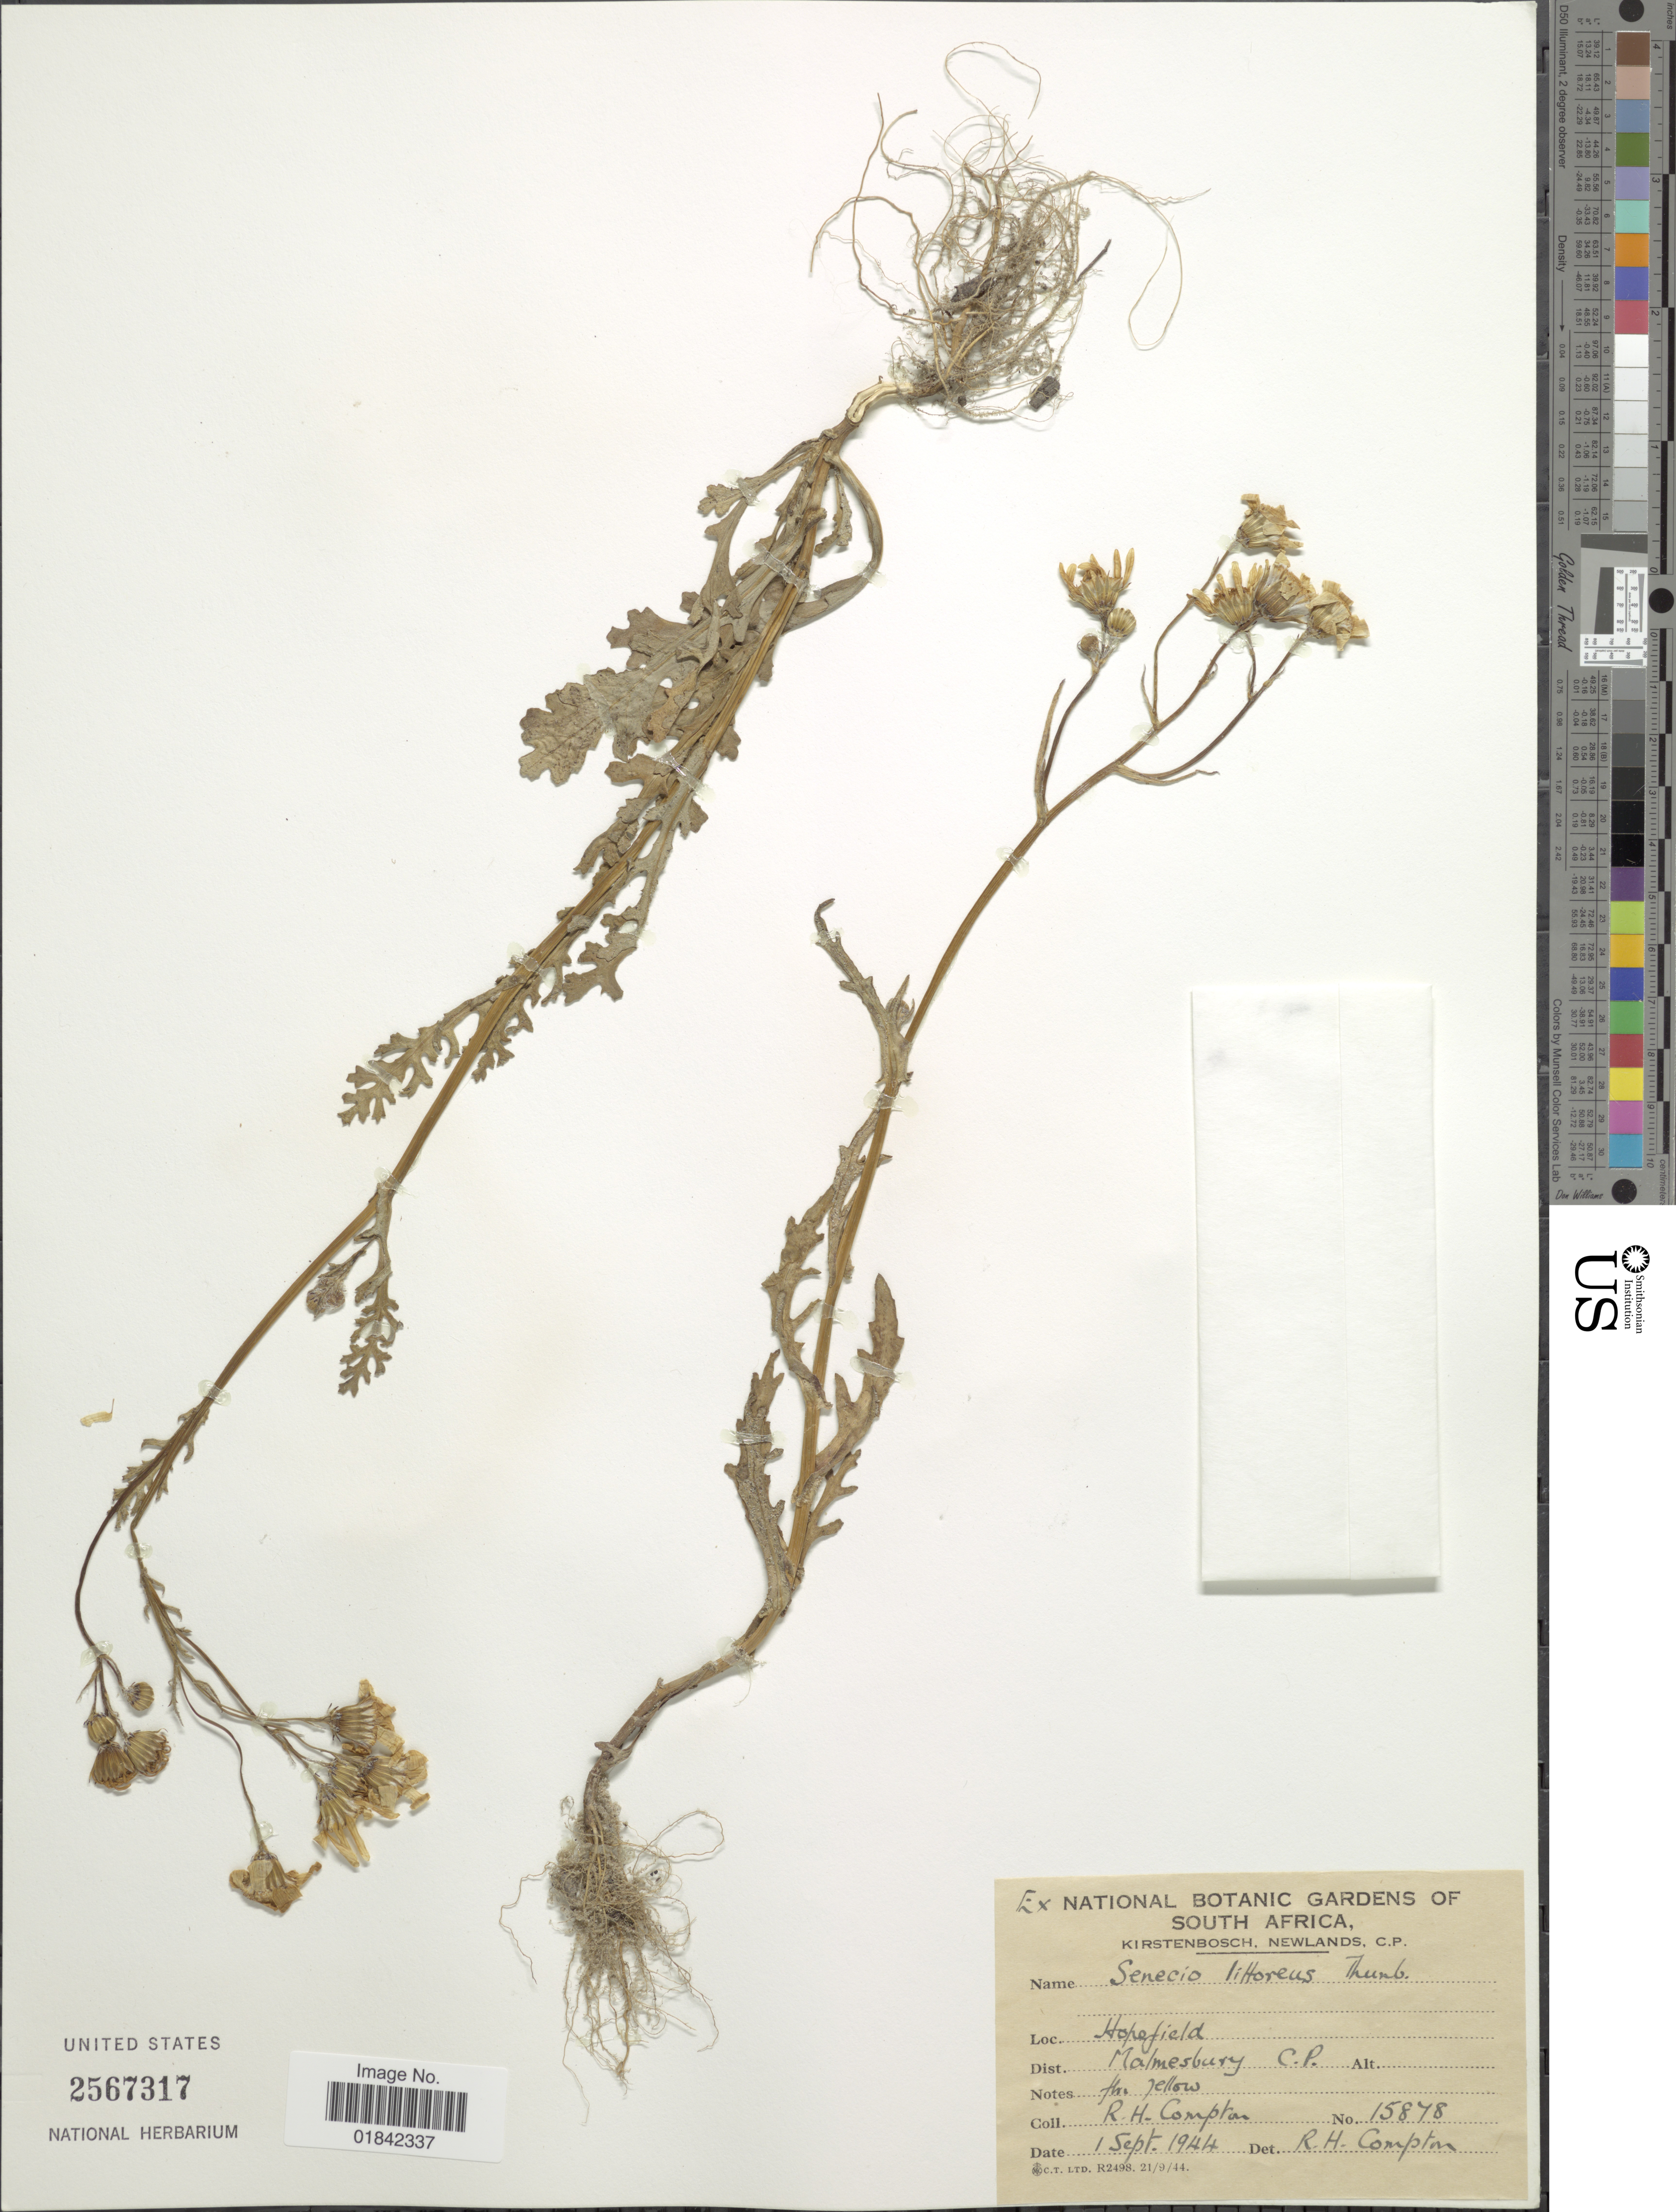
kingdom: Plantae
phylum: Tracheophyta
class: Magnoliopsida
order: Asterales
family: Asteraceae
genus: Senecio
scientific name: Senecio littoreus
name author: Thunb.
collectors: R. H. Compton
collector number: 15878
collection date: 1944-09-01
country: South Africa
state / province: Western Cape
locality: Hopefield, Malmesbury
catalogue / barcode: US 2567317